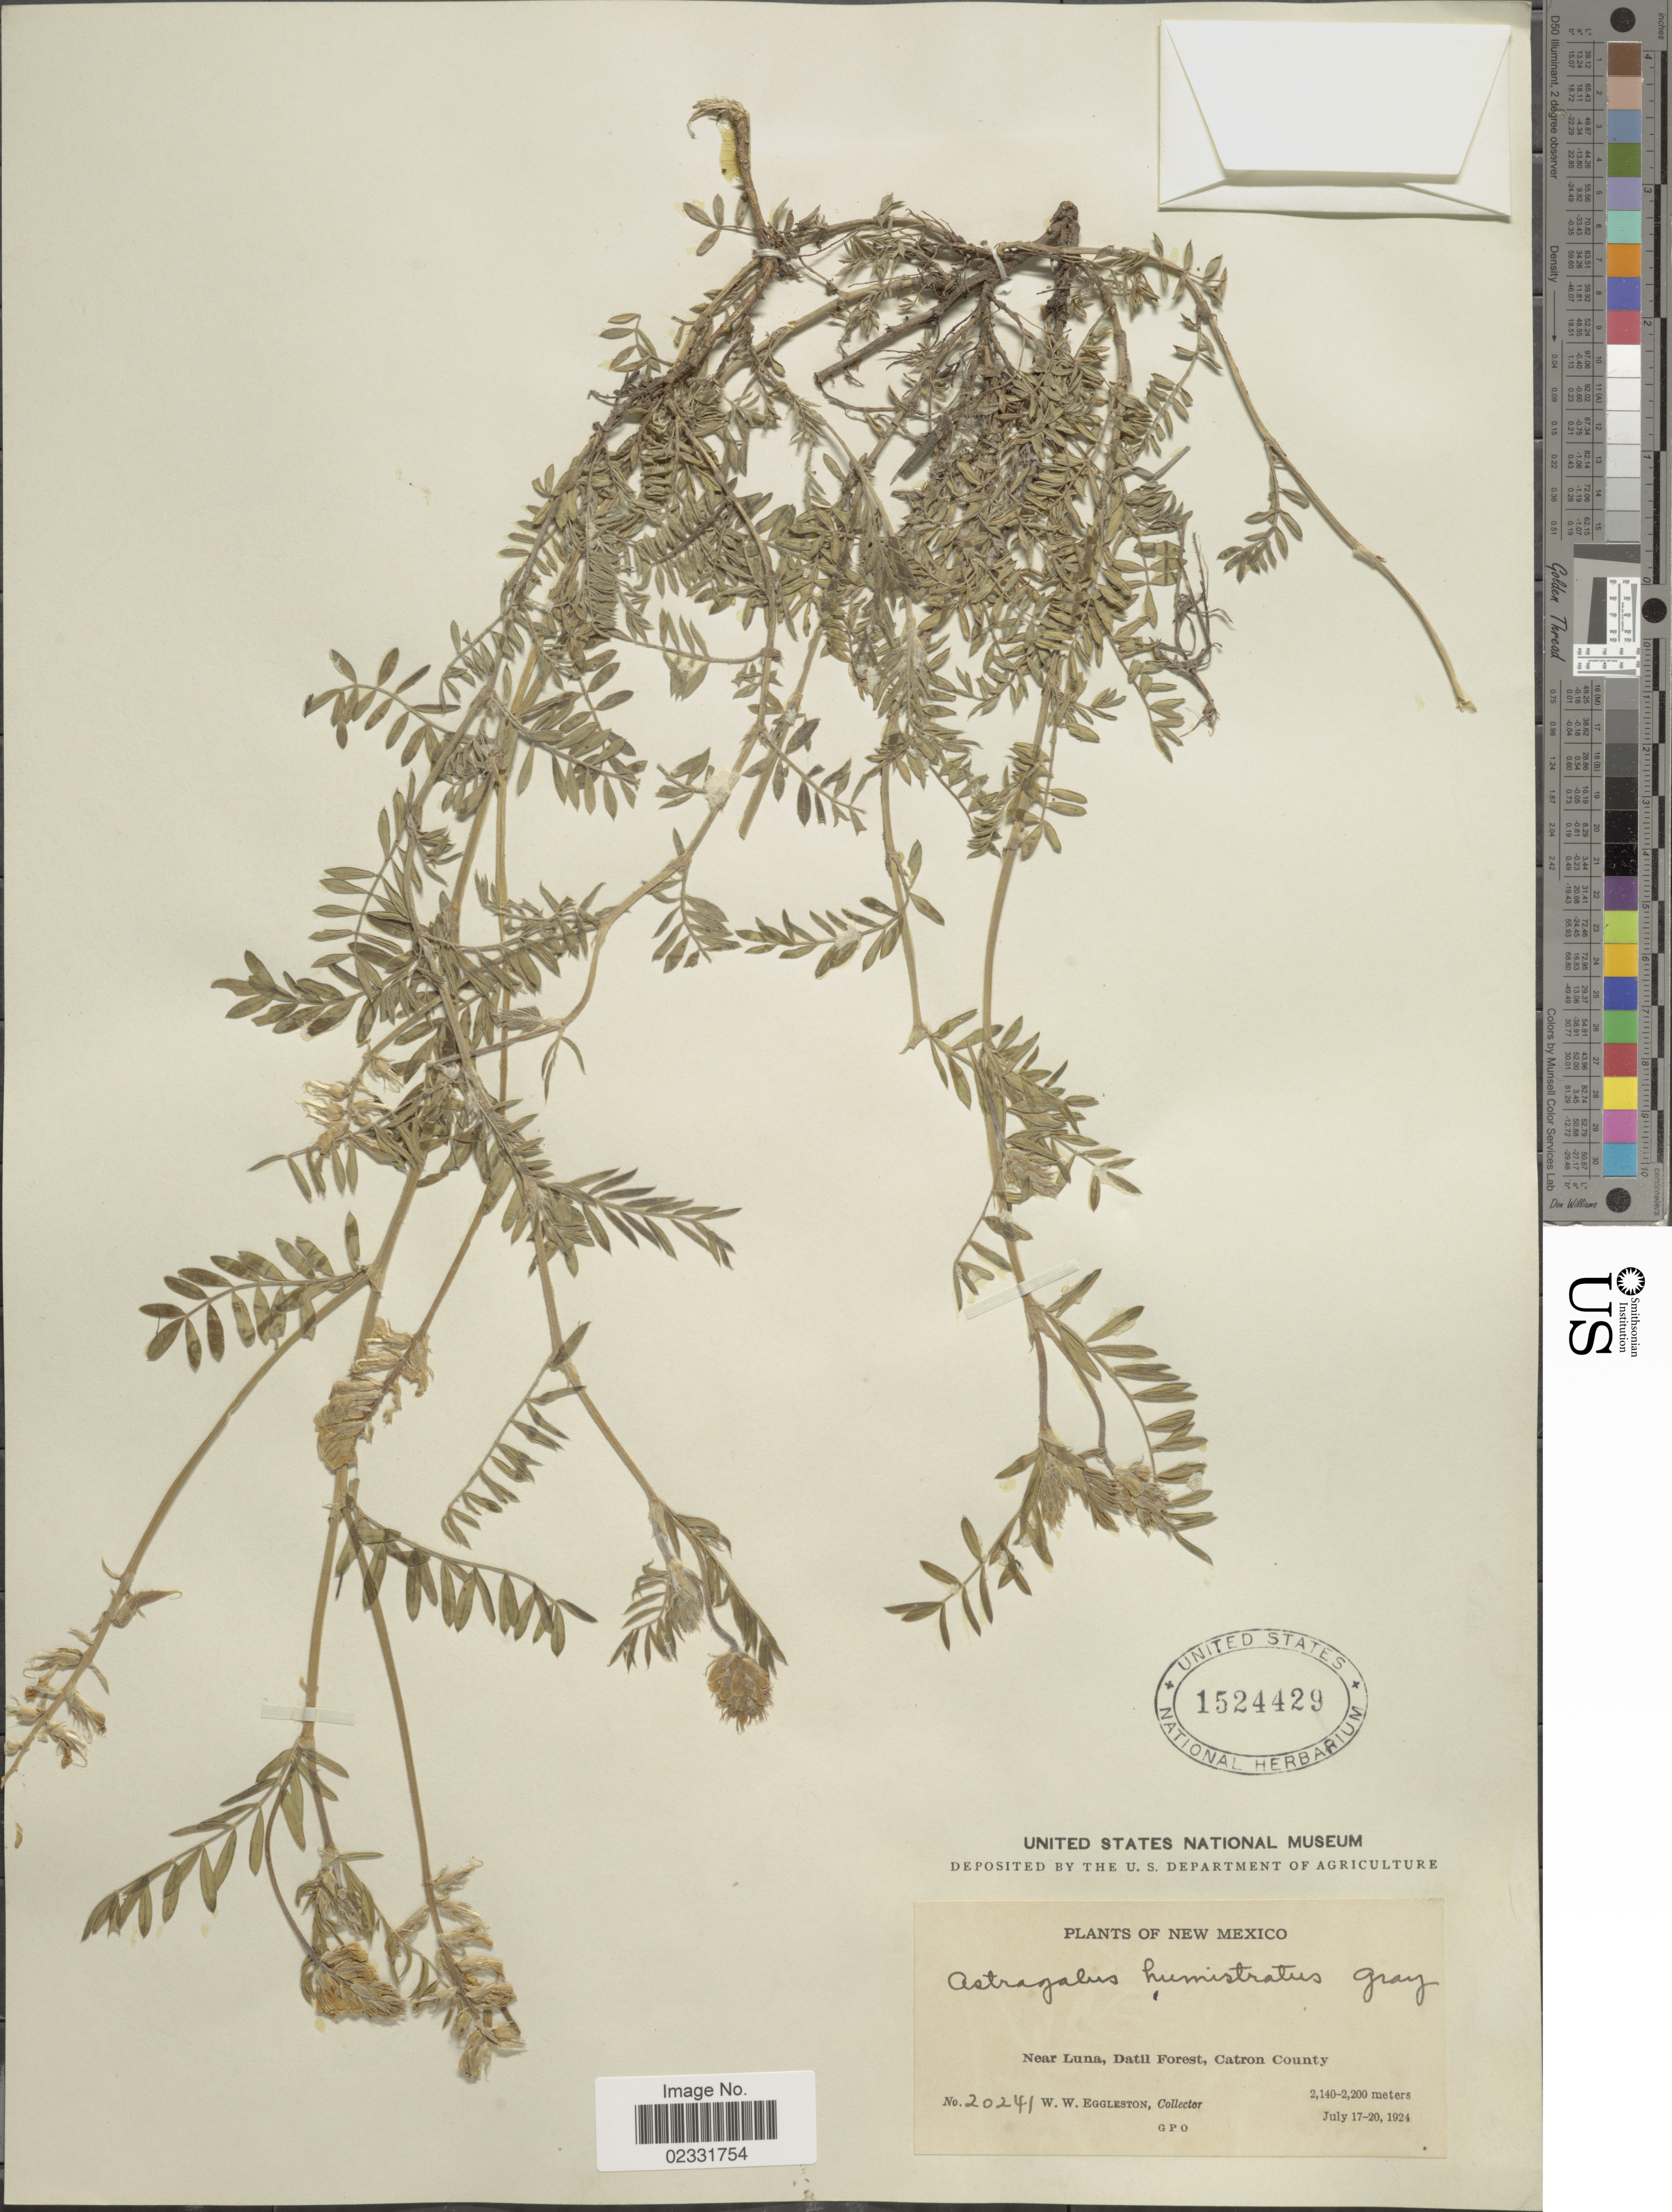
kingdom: Plantae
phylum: Tracheophyta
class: Magnoliopsida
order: Fabales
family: Fabaceae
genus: Astragalus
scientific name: Astragalus humistratus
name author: A. Gray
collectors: W. W. Eggleston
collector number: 20241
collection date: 1924-07-17/1924-07-20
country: United States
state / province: New Mexico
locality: Near Luna, Datil Forest, Catron County.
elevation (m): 2140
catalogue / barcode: US 1524429